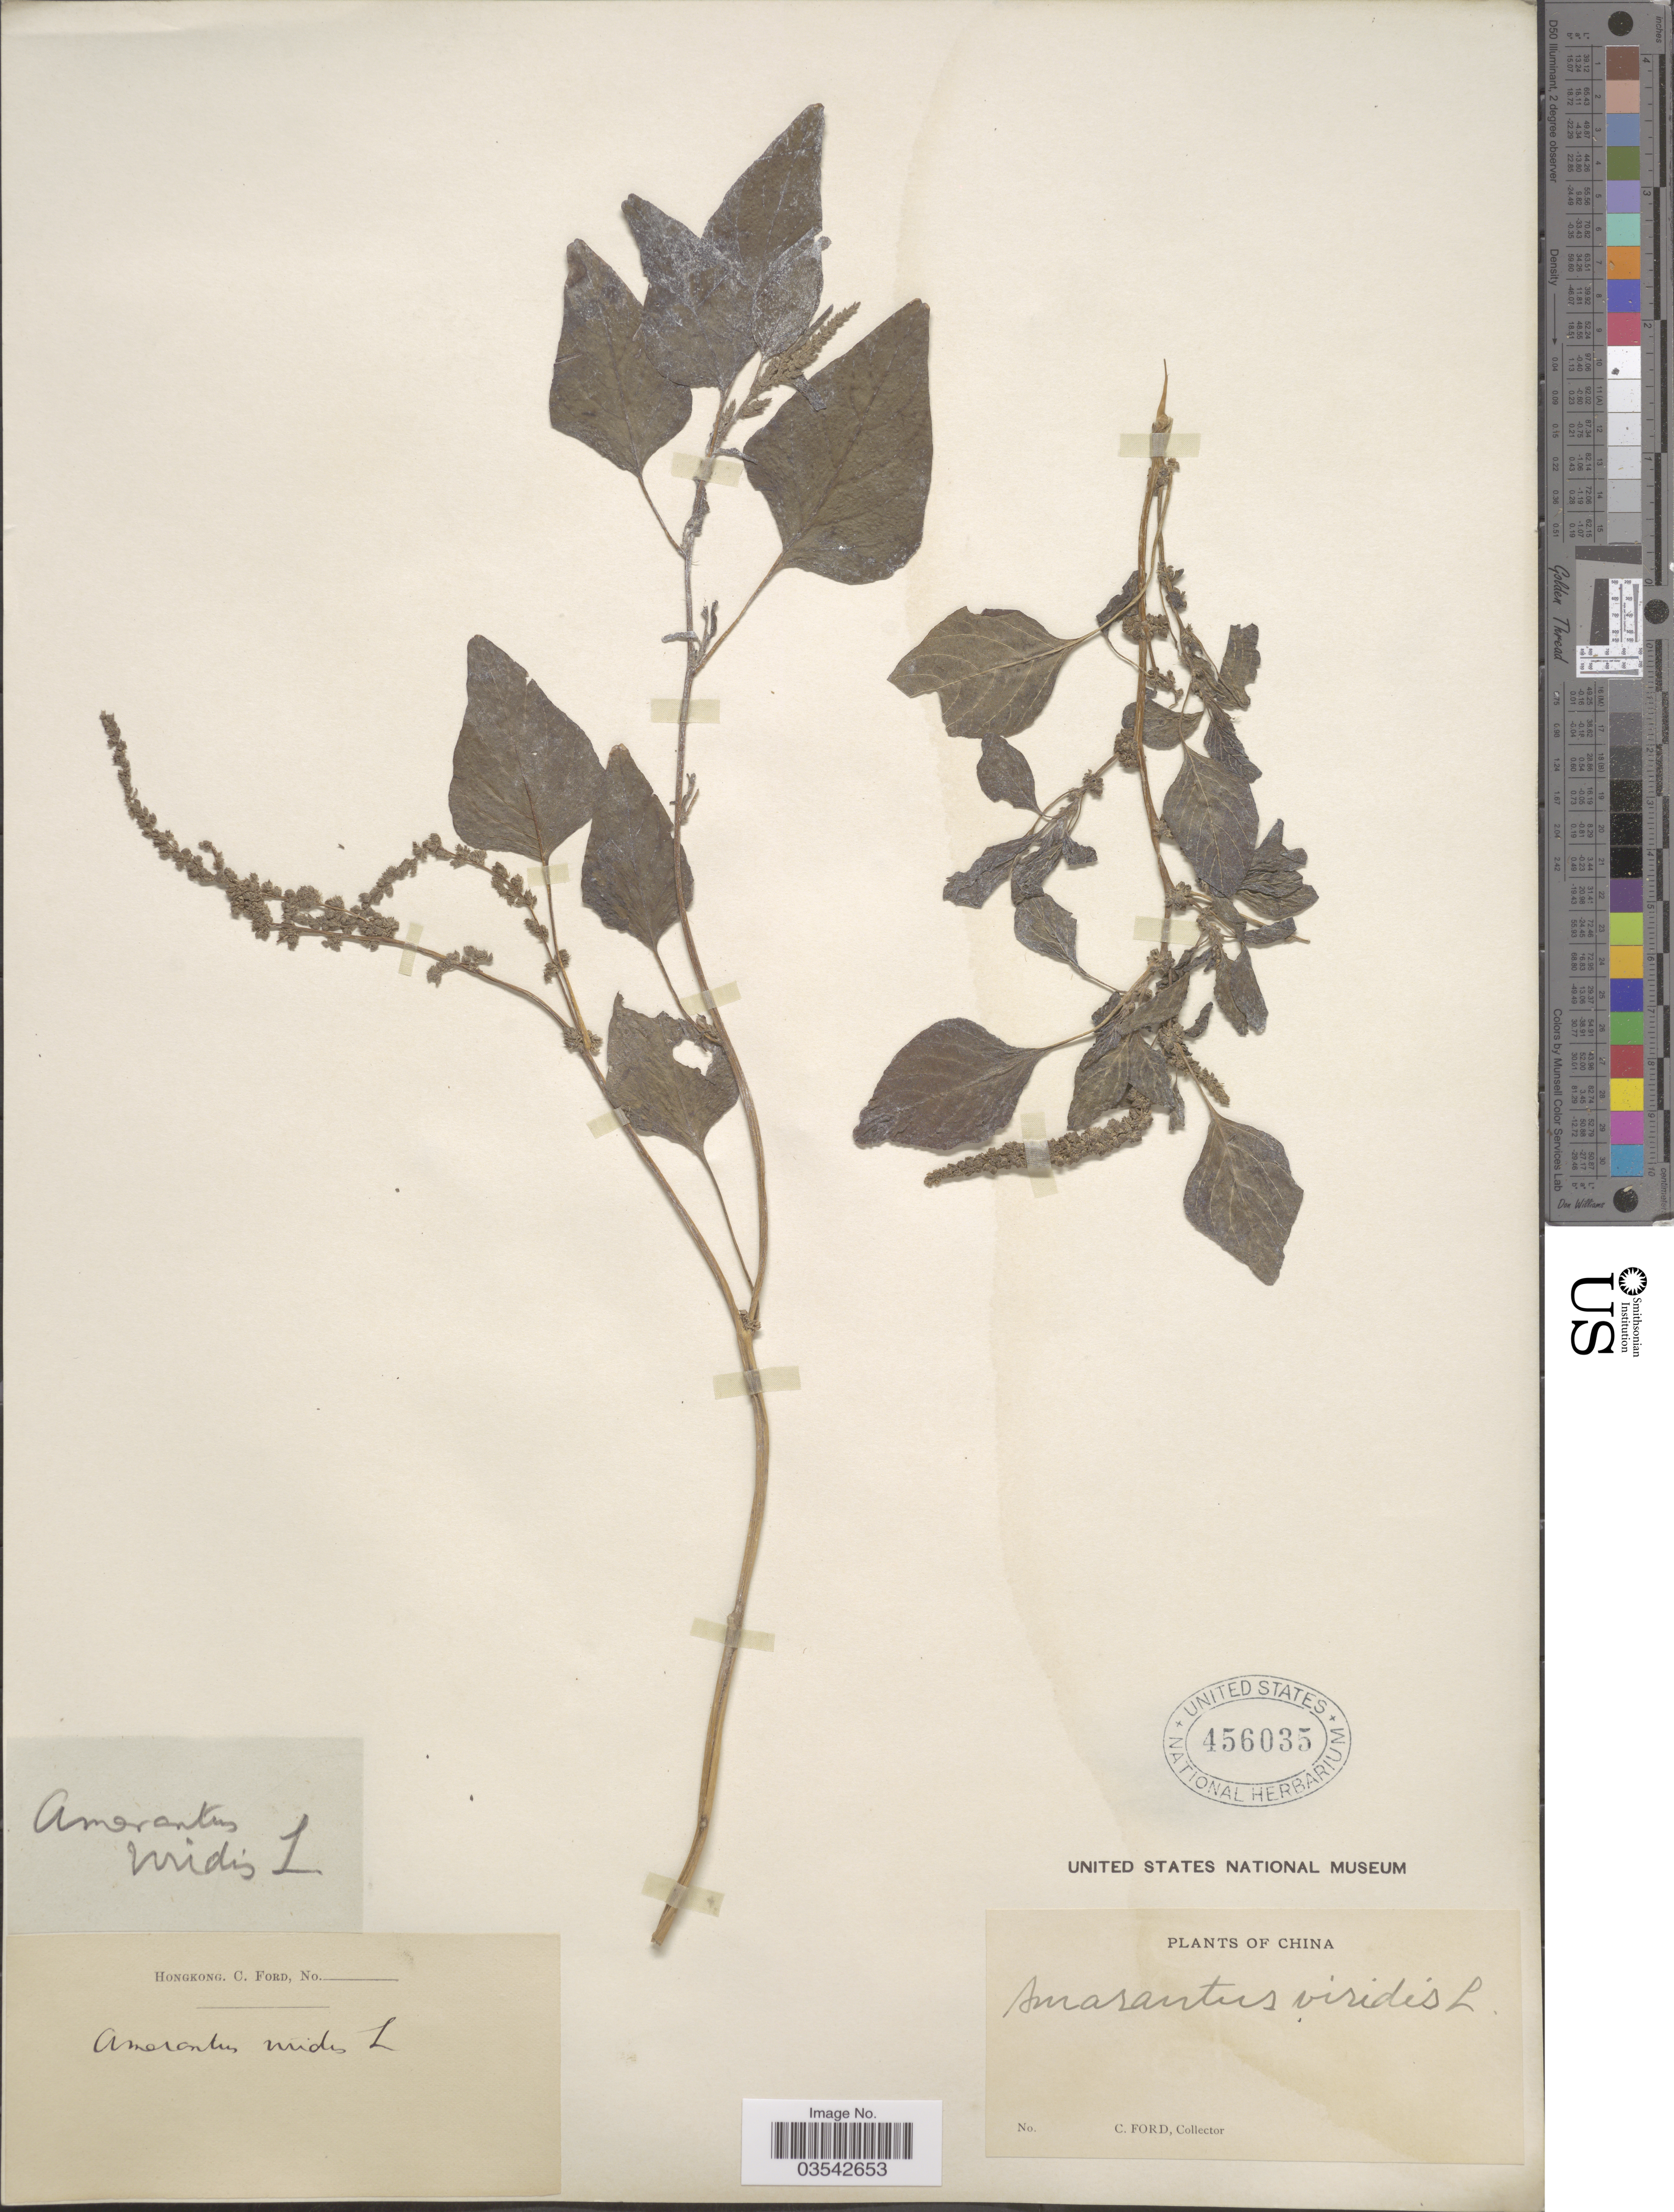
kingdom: Plantae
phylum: Tracheophyta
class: Magnoliopsida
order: Caryophyllales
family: Amaranthaceae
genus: Amaranthus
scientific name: Amaranthus viridis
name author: L.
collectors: C. Ford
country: China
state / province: Hong Kong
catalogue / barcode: US 456035